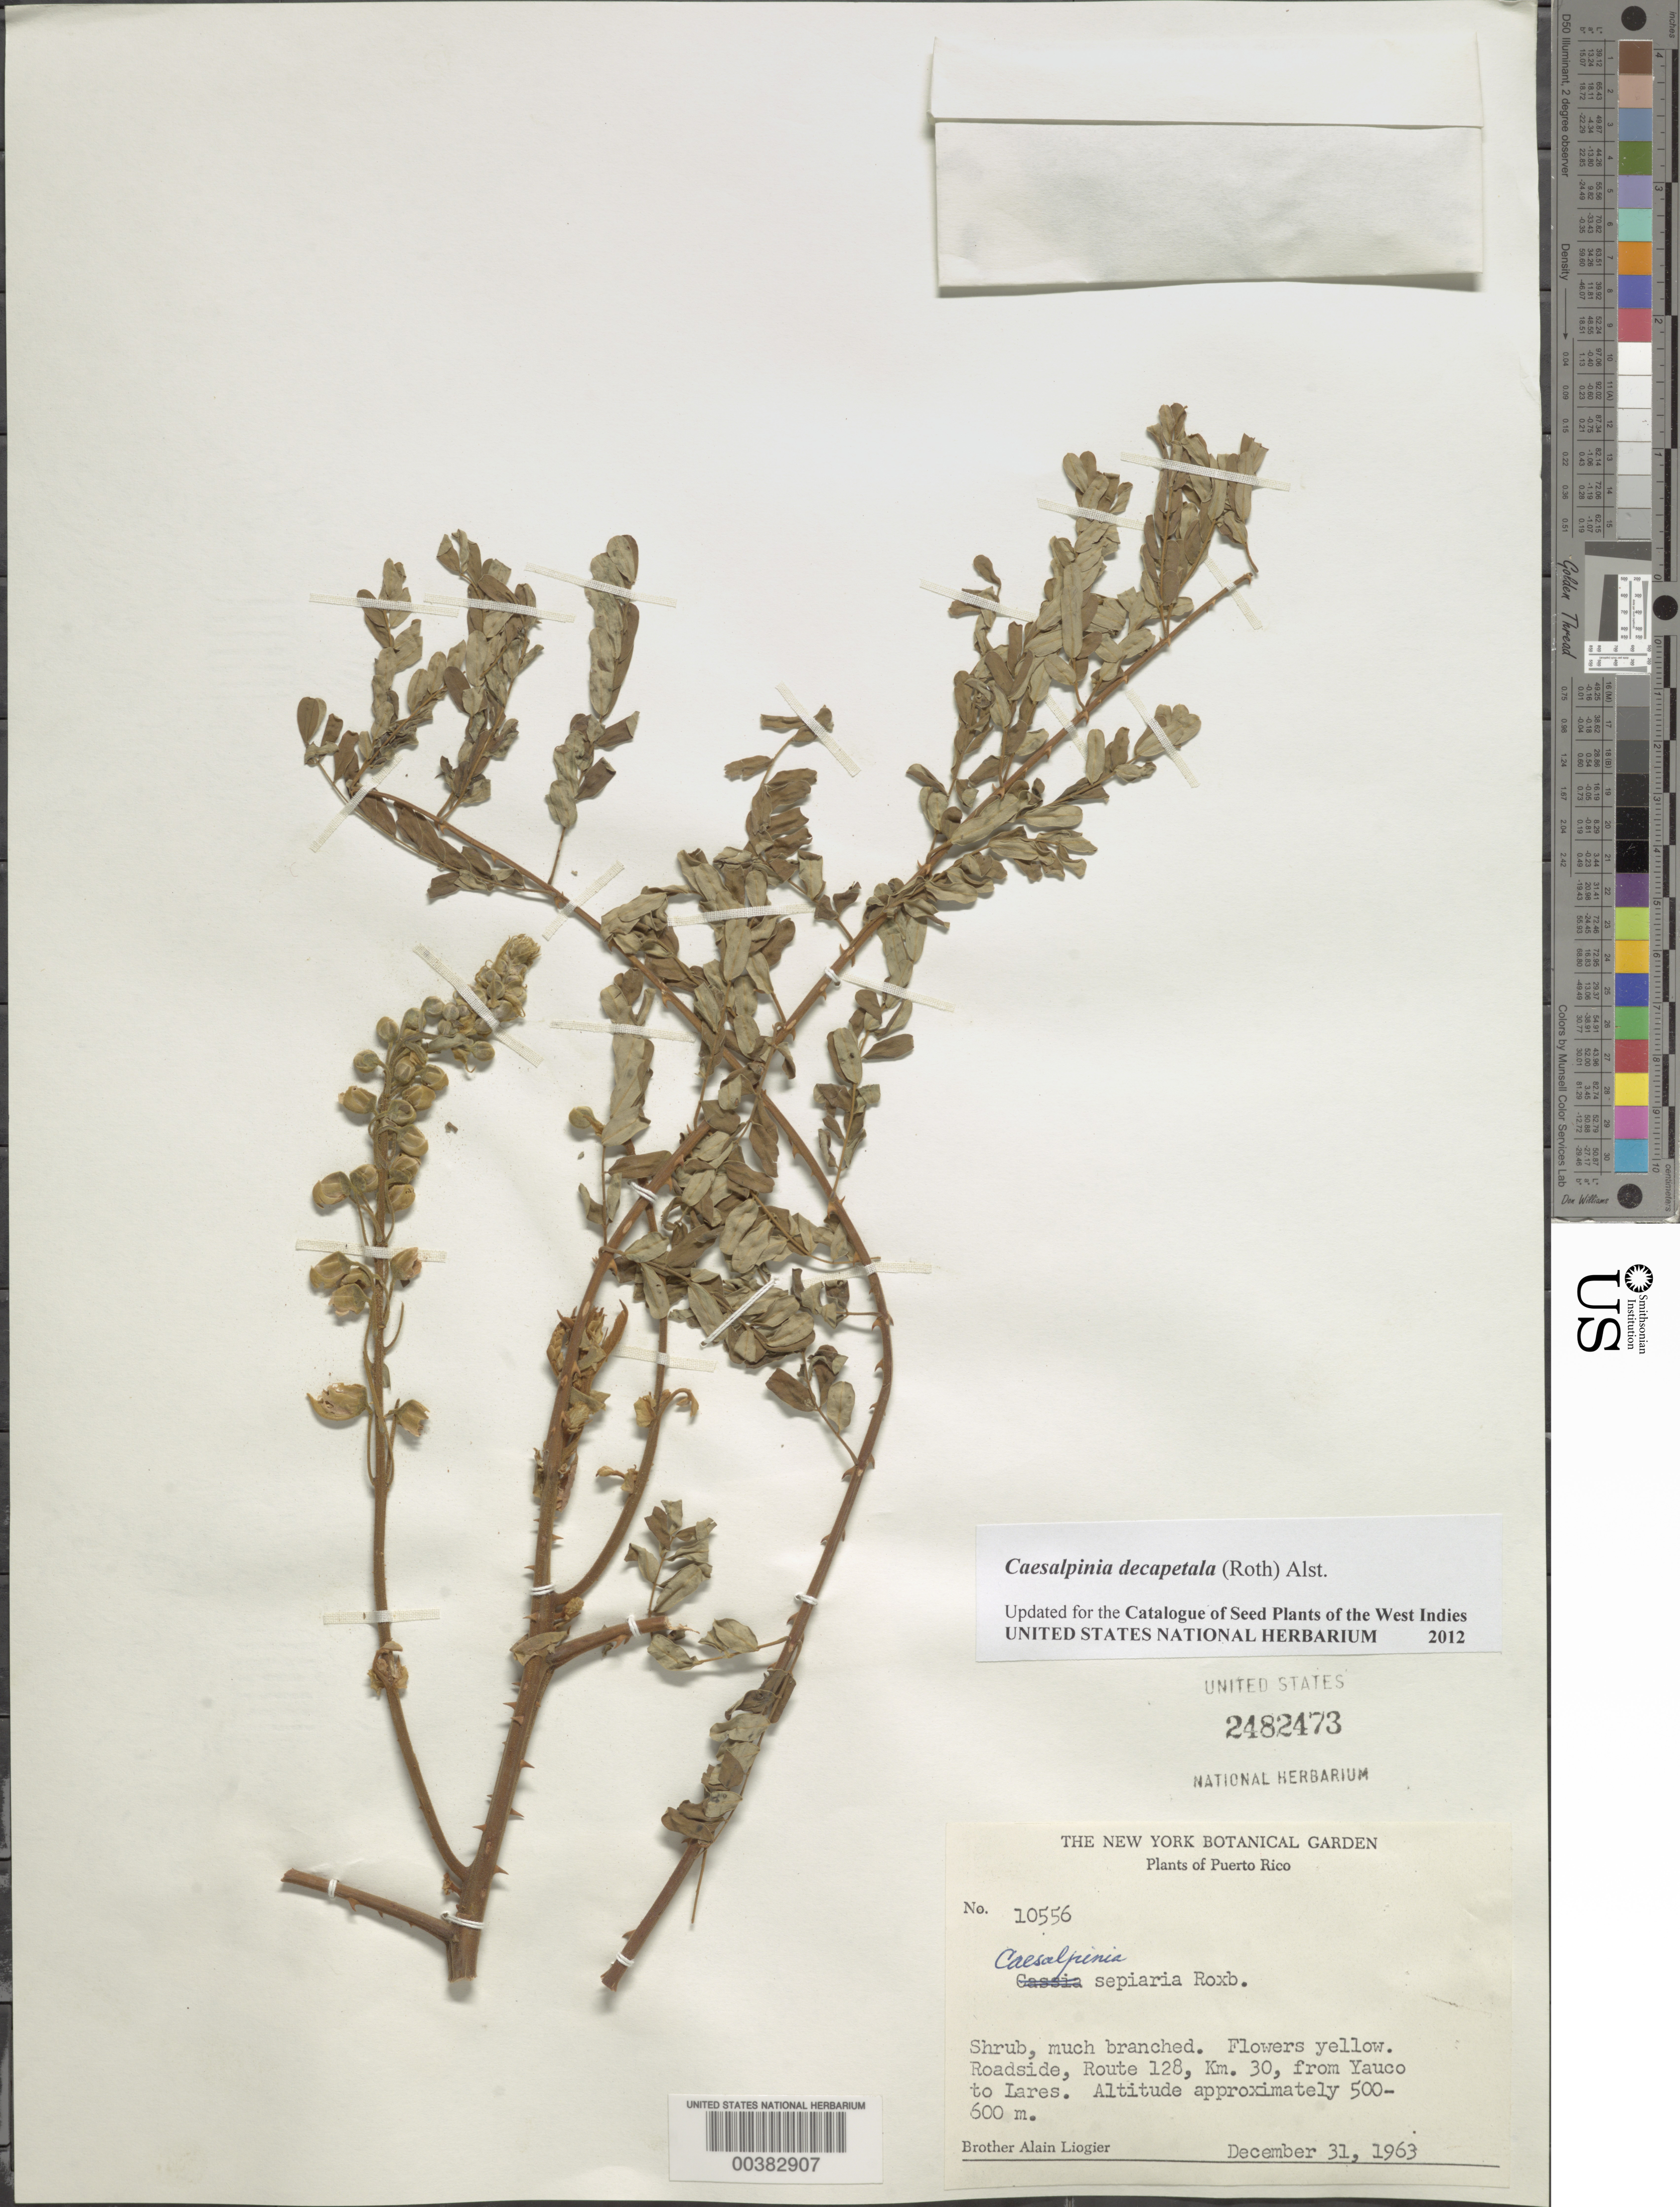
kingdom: Plantae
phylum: Tracheophyta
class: Magnoliopsida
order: Fabales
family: Fabaceae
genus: Biancaea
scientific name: Biancaea decapetala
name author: (Roth) O. Deg.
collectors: A. H. Liogier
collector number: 10556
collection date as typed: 31 Dec 1963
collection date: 1963-12-31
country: Puerto Rico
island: Greater Antilles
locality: Route 128, km 30, from yauco to lares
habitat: Roadside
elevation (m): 500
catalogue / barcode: US 2482473